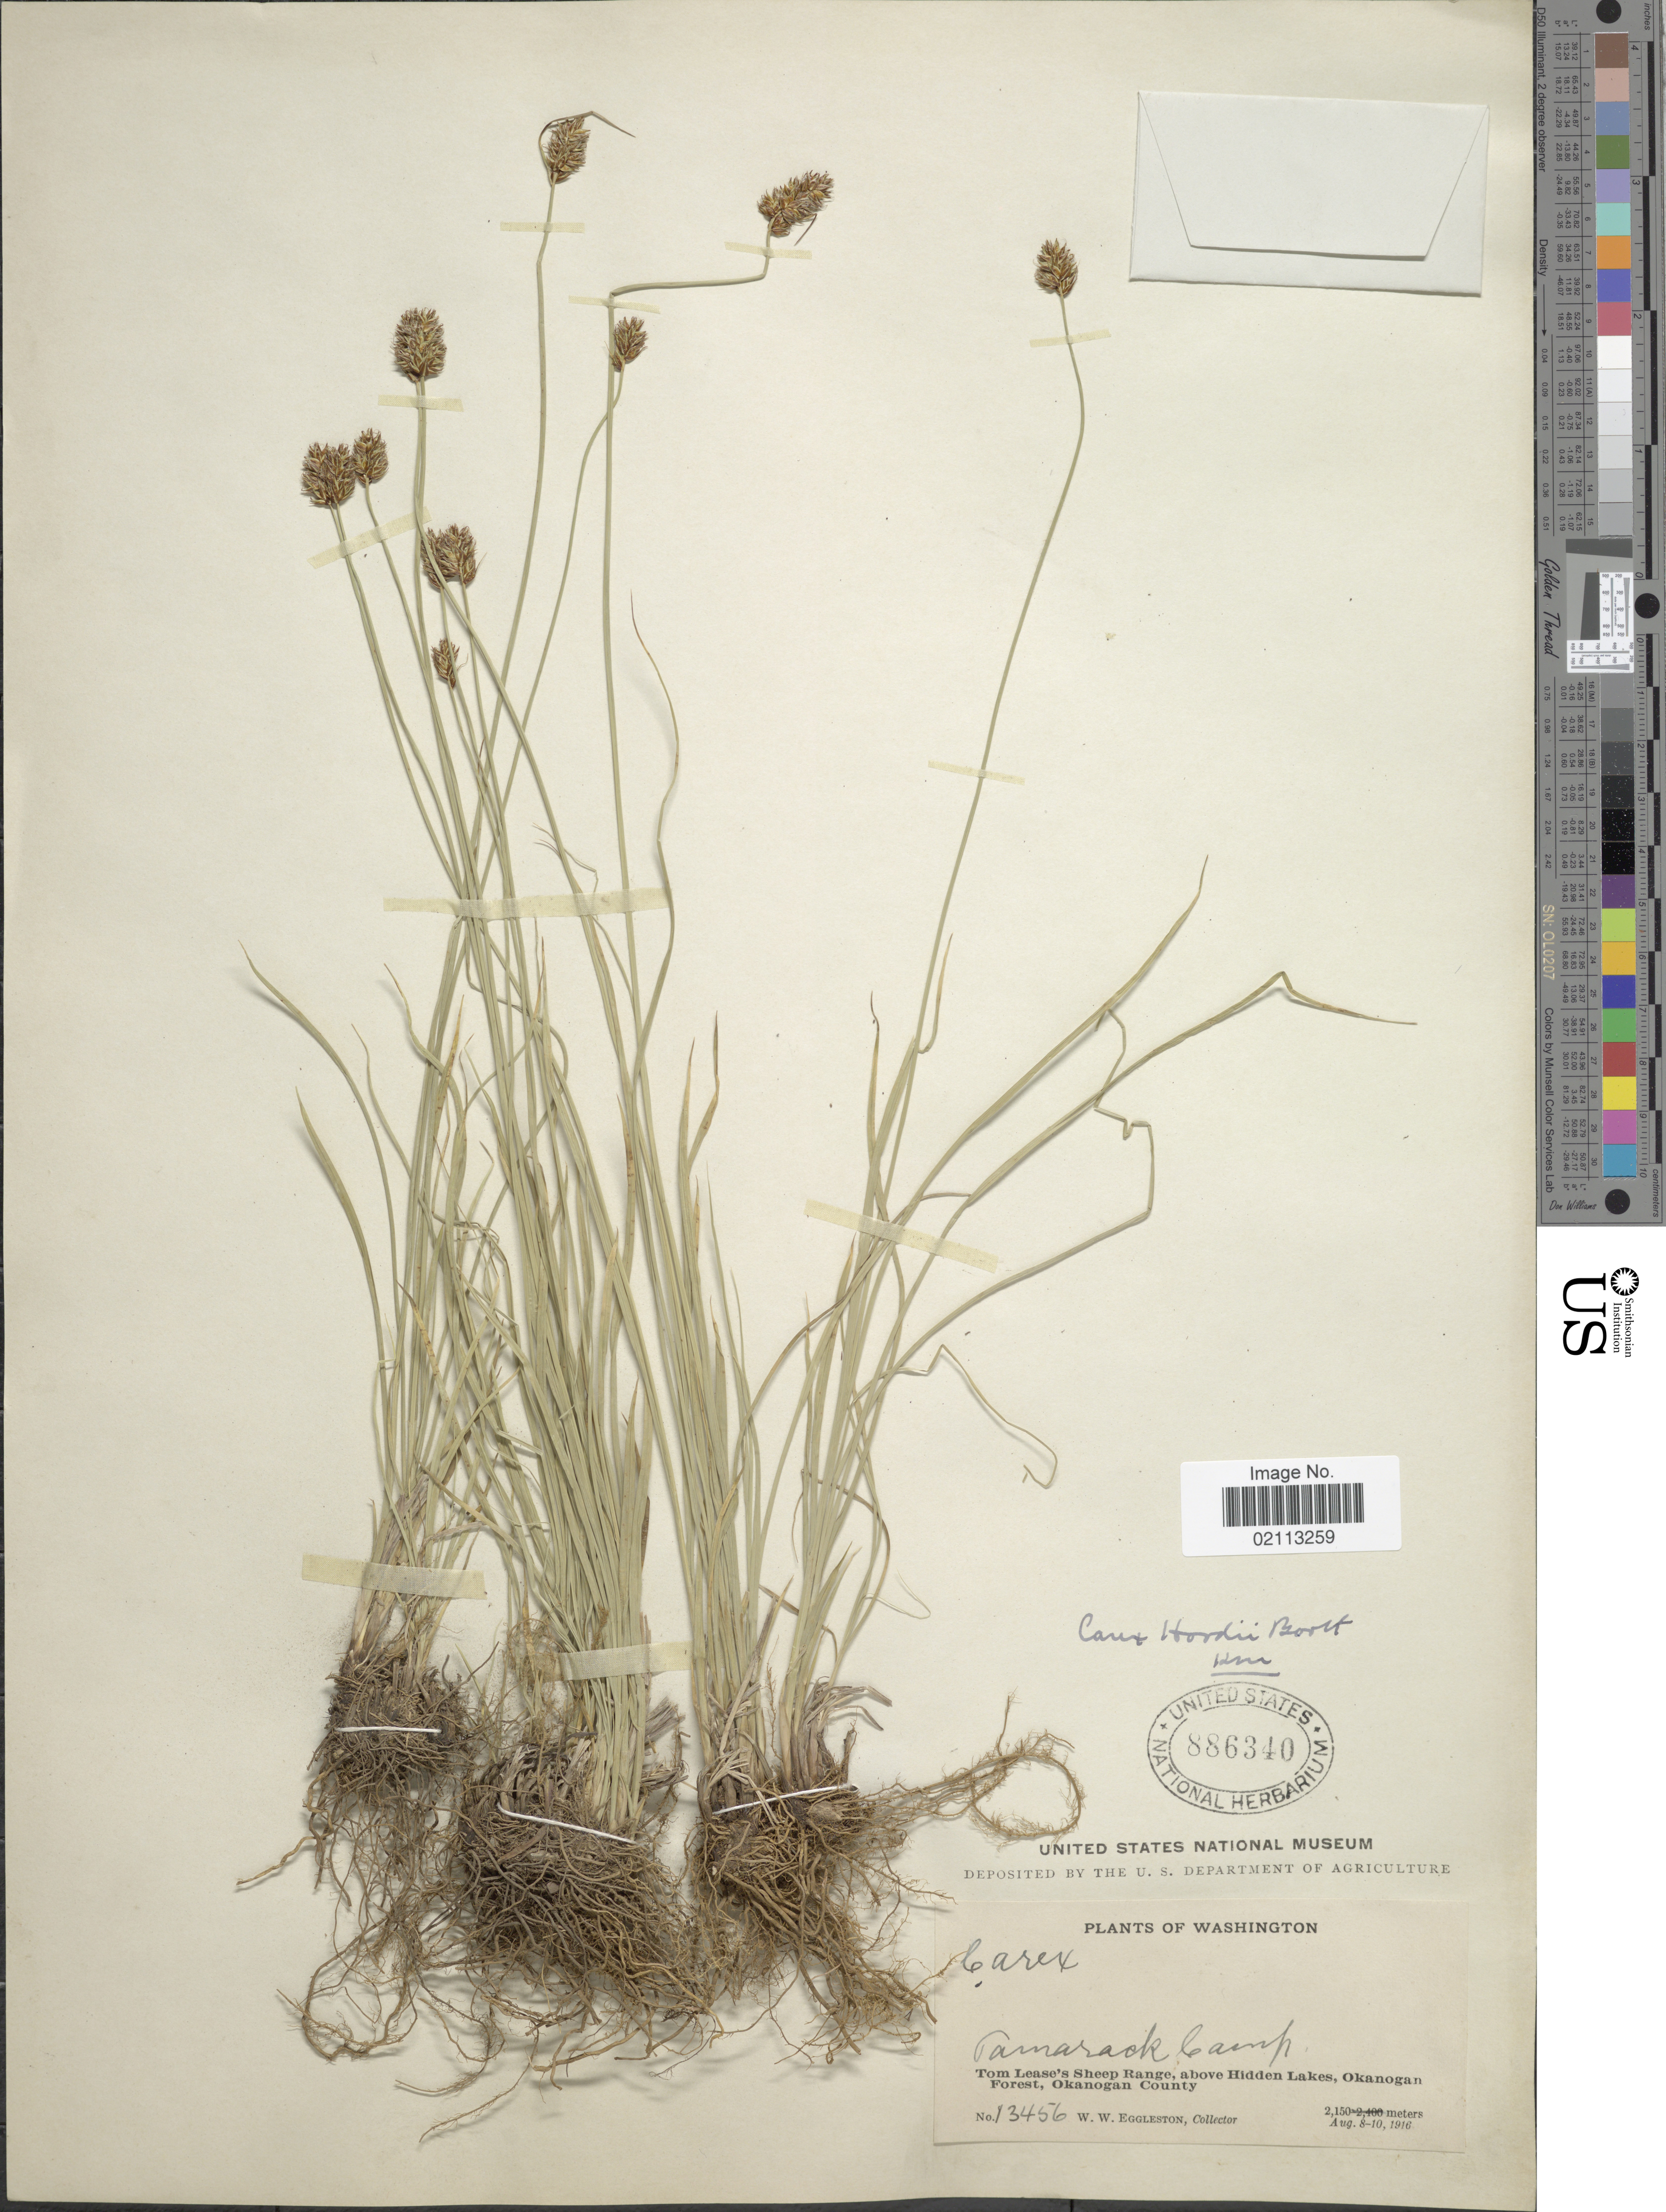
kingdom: Plantae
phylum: Tracheophyta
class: Liliopsida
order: Poales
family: Cyperaceae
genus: Carex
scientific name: Carex hoodii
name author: Boott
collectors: W. W. Eggleston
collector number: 13456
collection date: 1916-08-08/1916-08-10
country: United States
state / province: Washington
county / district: Okanogan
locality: Tamarack Camp. Tom Lease's Sheep Range, above Hidden Lakes, Okanogan Forest, Okanogan County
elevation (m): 2150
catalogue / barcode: US 886340